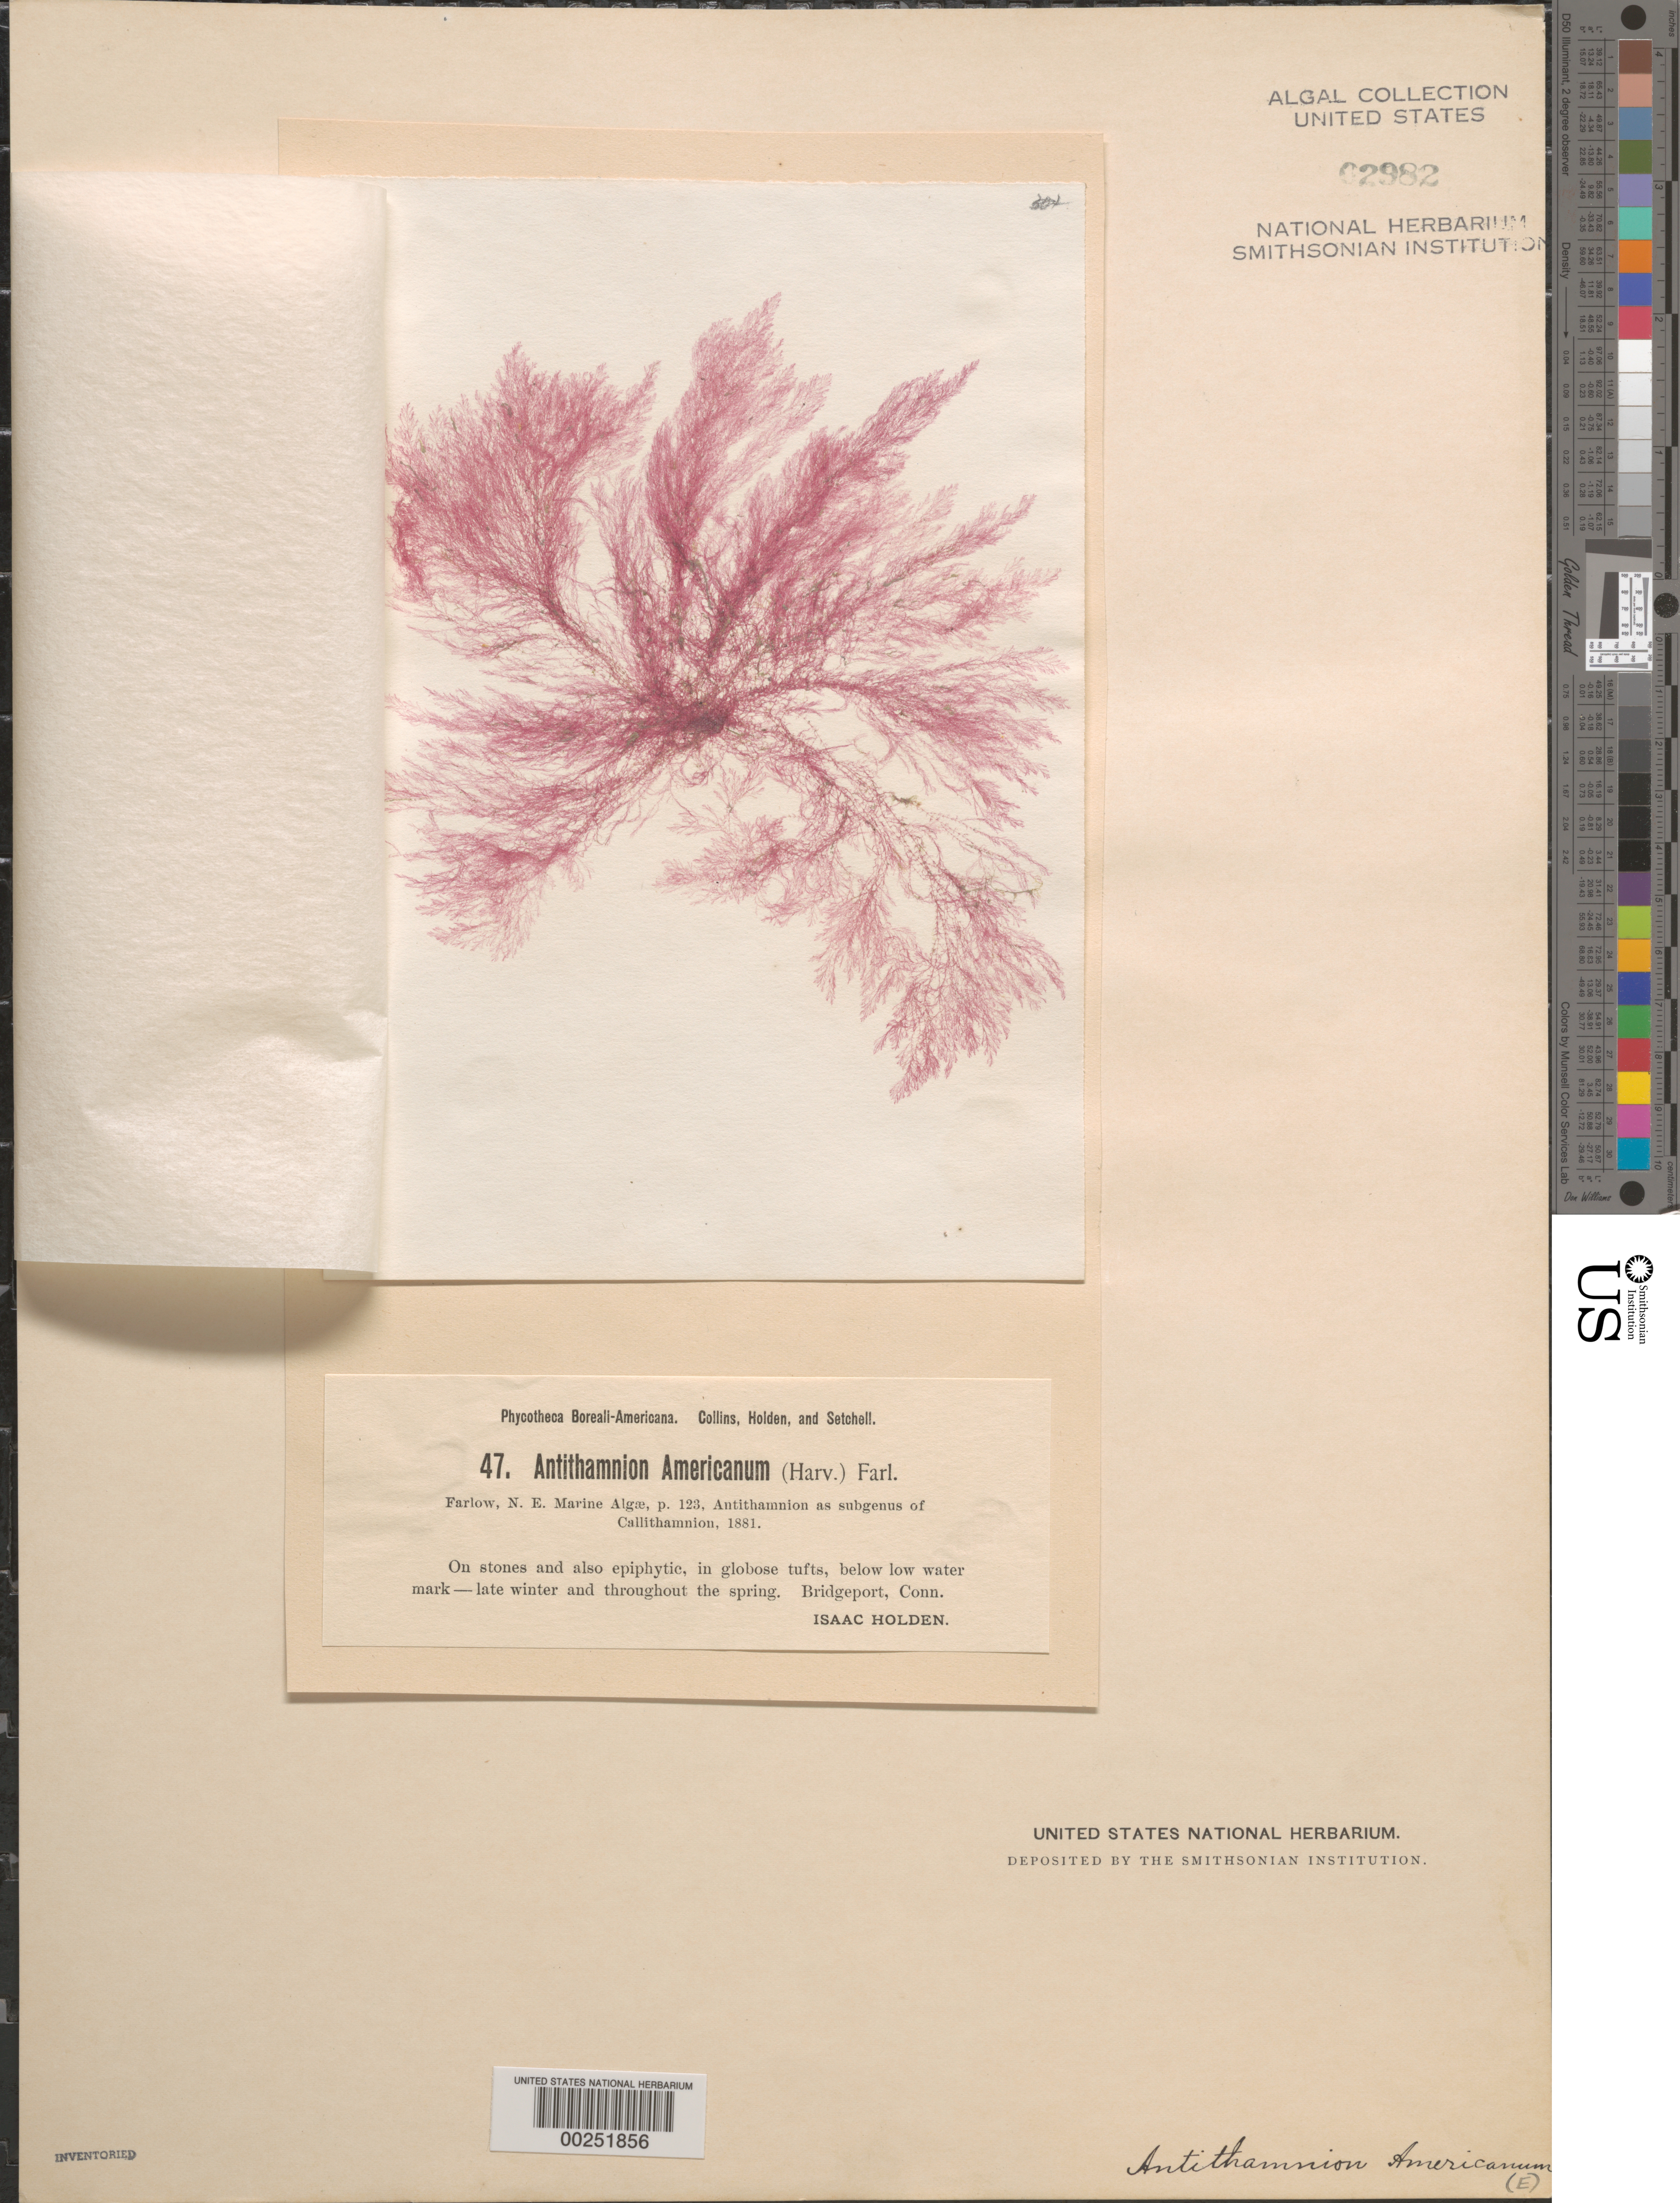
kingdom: Plantae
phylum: Rhodophyta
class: Florideophyceae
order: Ceramiales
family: Ceramiaceae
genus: Scagelia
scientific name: Scagelia americana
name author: (Harv.) A. Athanasiadis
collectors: I. Holden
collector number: PB-A 47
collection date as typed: Win ---- and -- Spr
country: United States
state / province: Connecticut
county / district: Fairfield County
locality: Bridgeport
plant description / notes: Collins, Holden & Setchell, Phycotheca Boreali-Americana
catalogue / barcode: US 2982